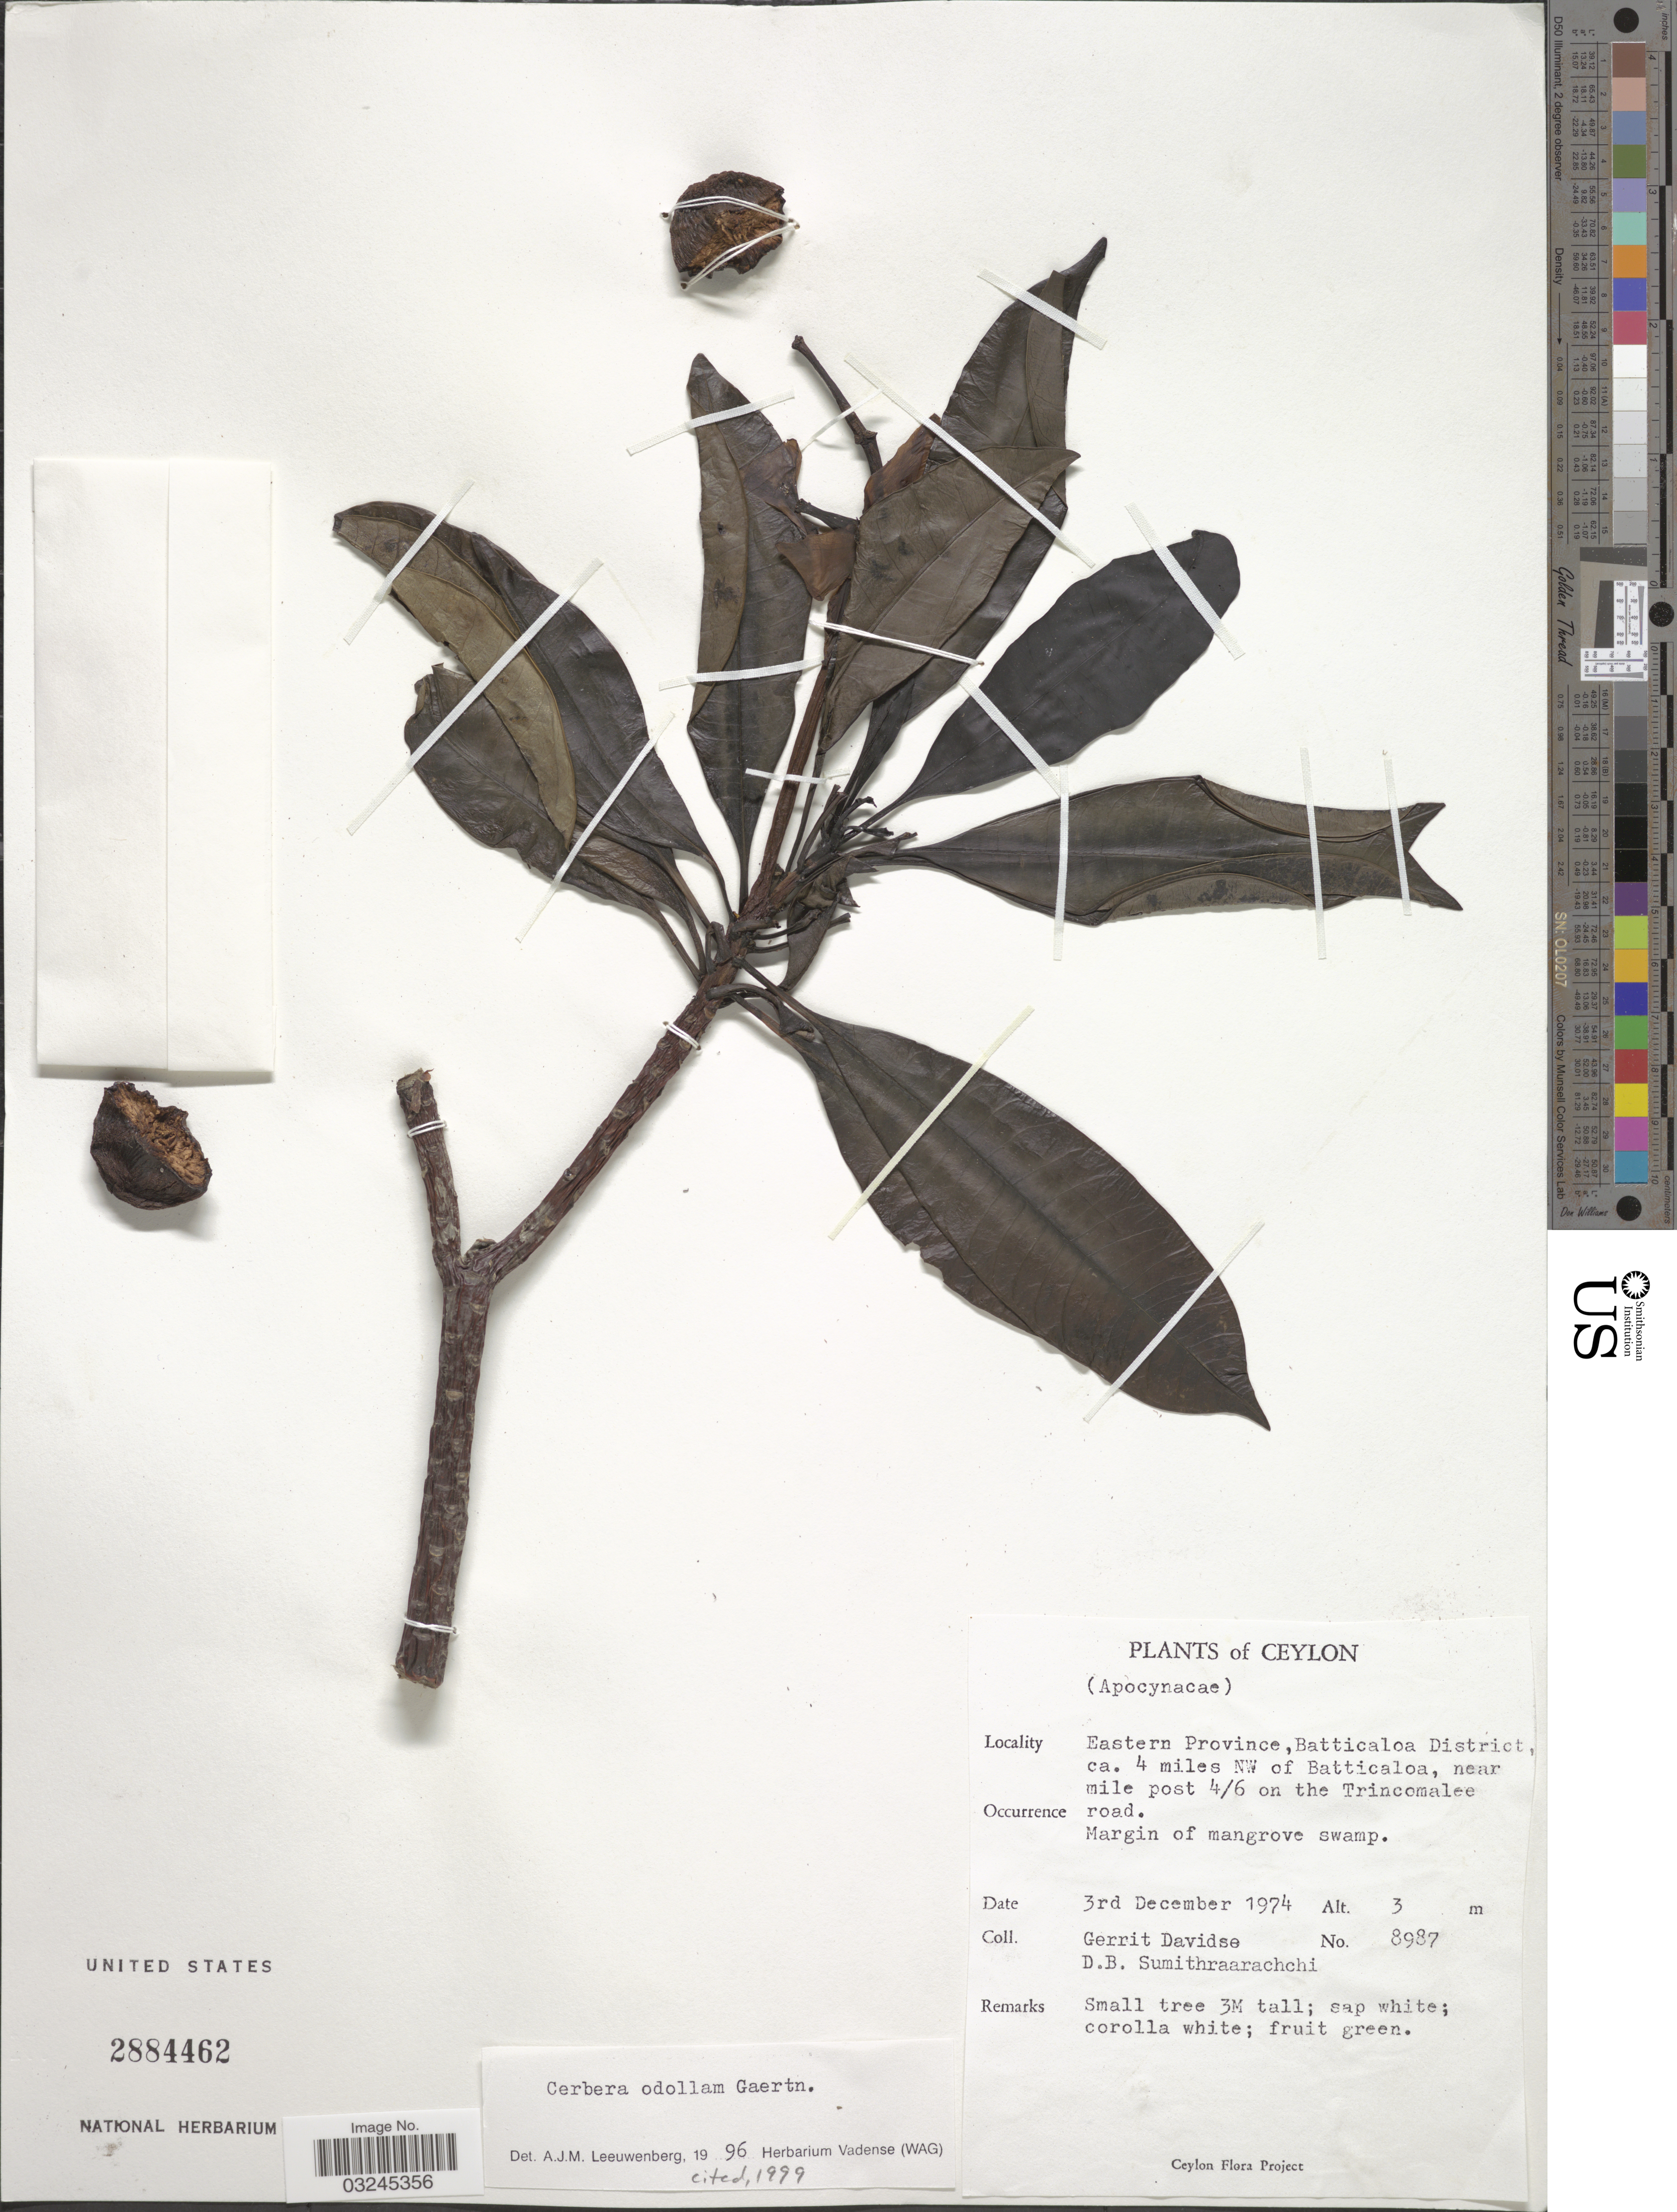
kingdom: Plantae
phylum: Tracheophyta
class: Magnoliopsida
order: Gentianales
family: Apocynaceae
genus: Cerbera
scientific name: Cerbera odollam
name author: Gaertn.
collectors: G. Davidse & D. B. Sumithraarachchi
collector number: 8987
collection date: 1974-12-03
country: Sri Lanka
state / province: Eastern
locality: Ceylon. Batticaloa District, ca. 4 miles NW of Batticaloa, near mile post 4/6 on the Trincomalee road.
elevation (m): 3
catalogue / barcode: US 2884462